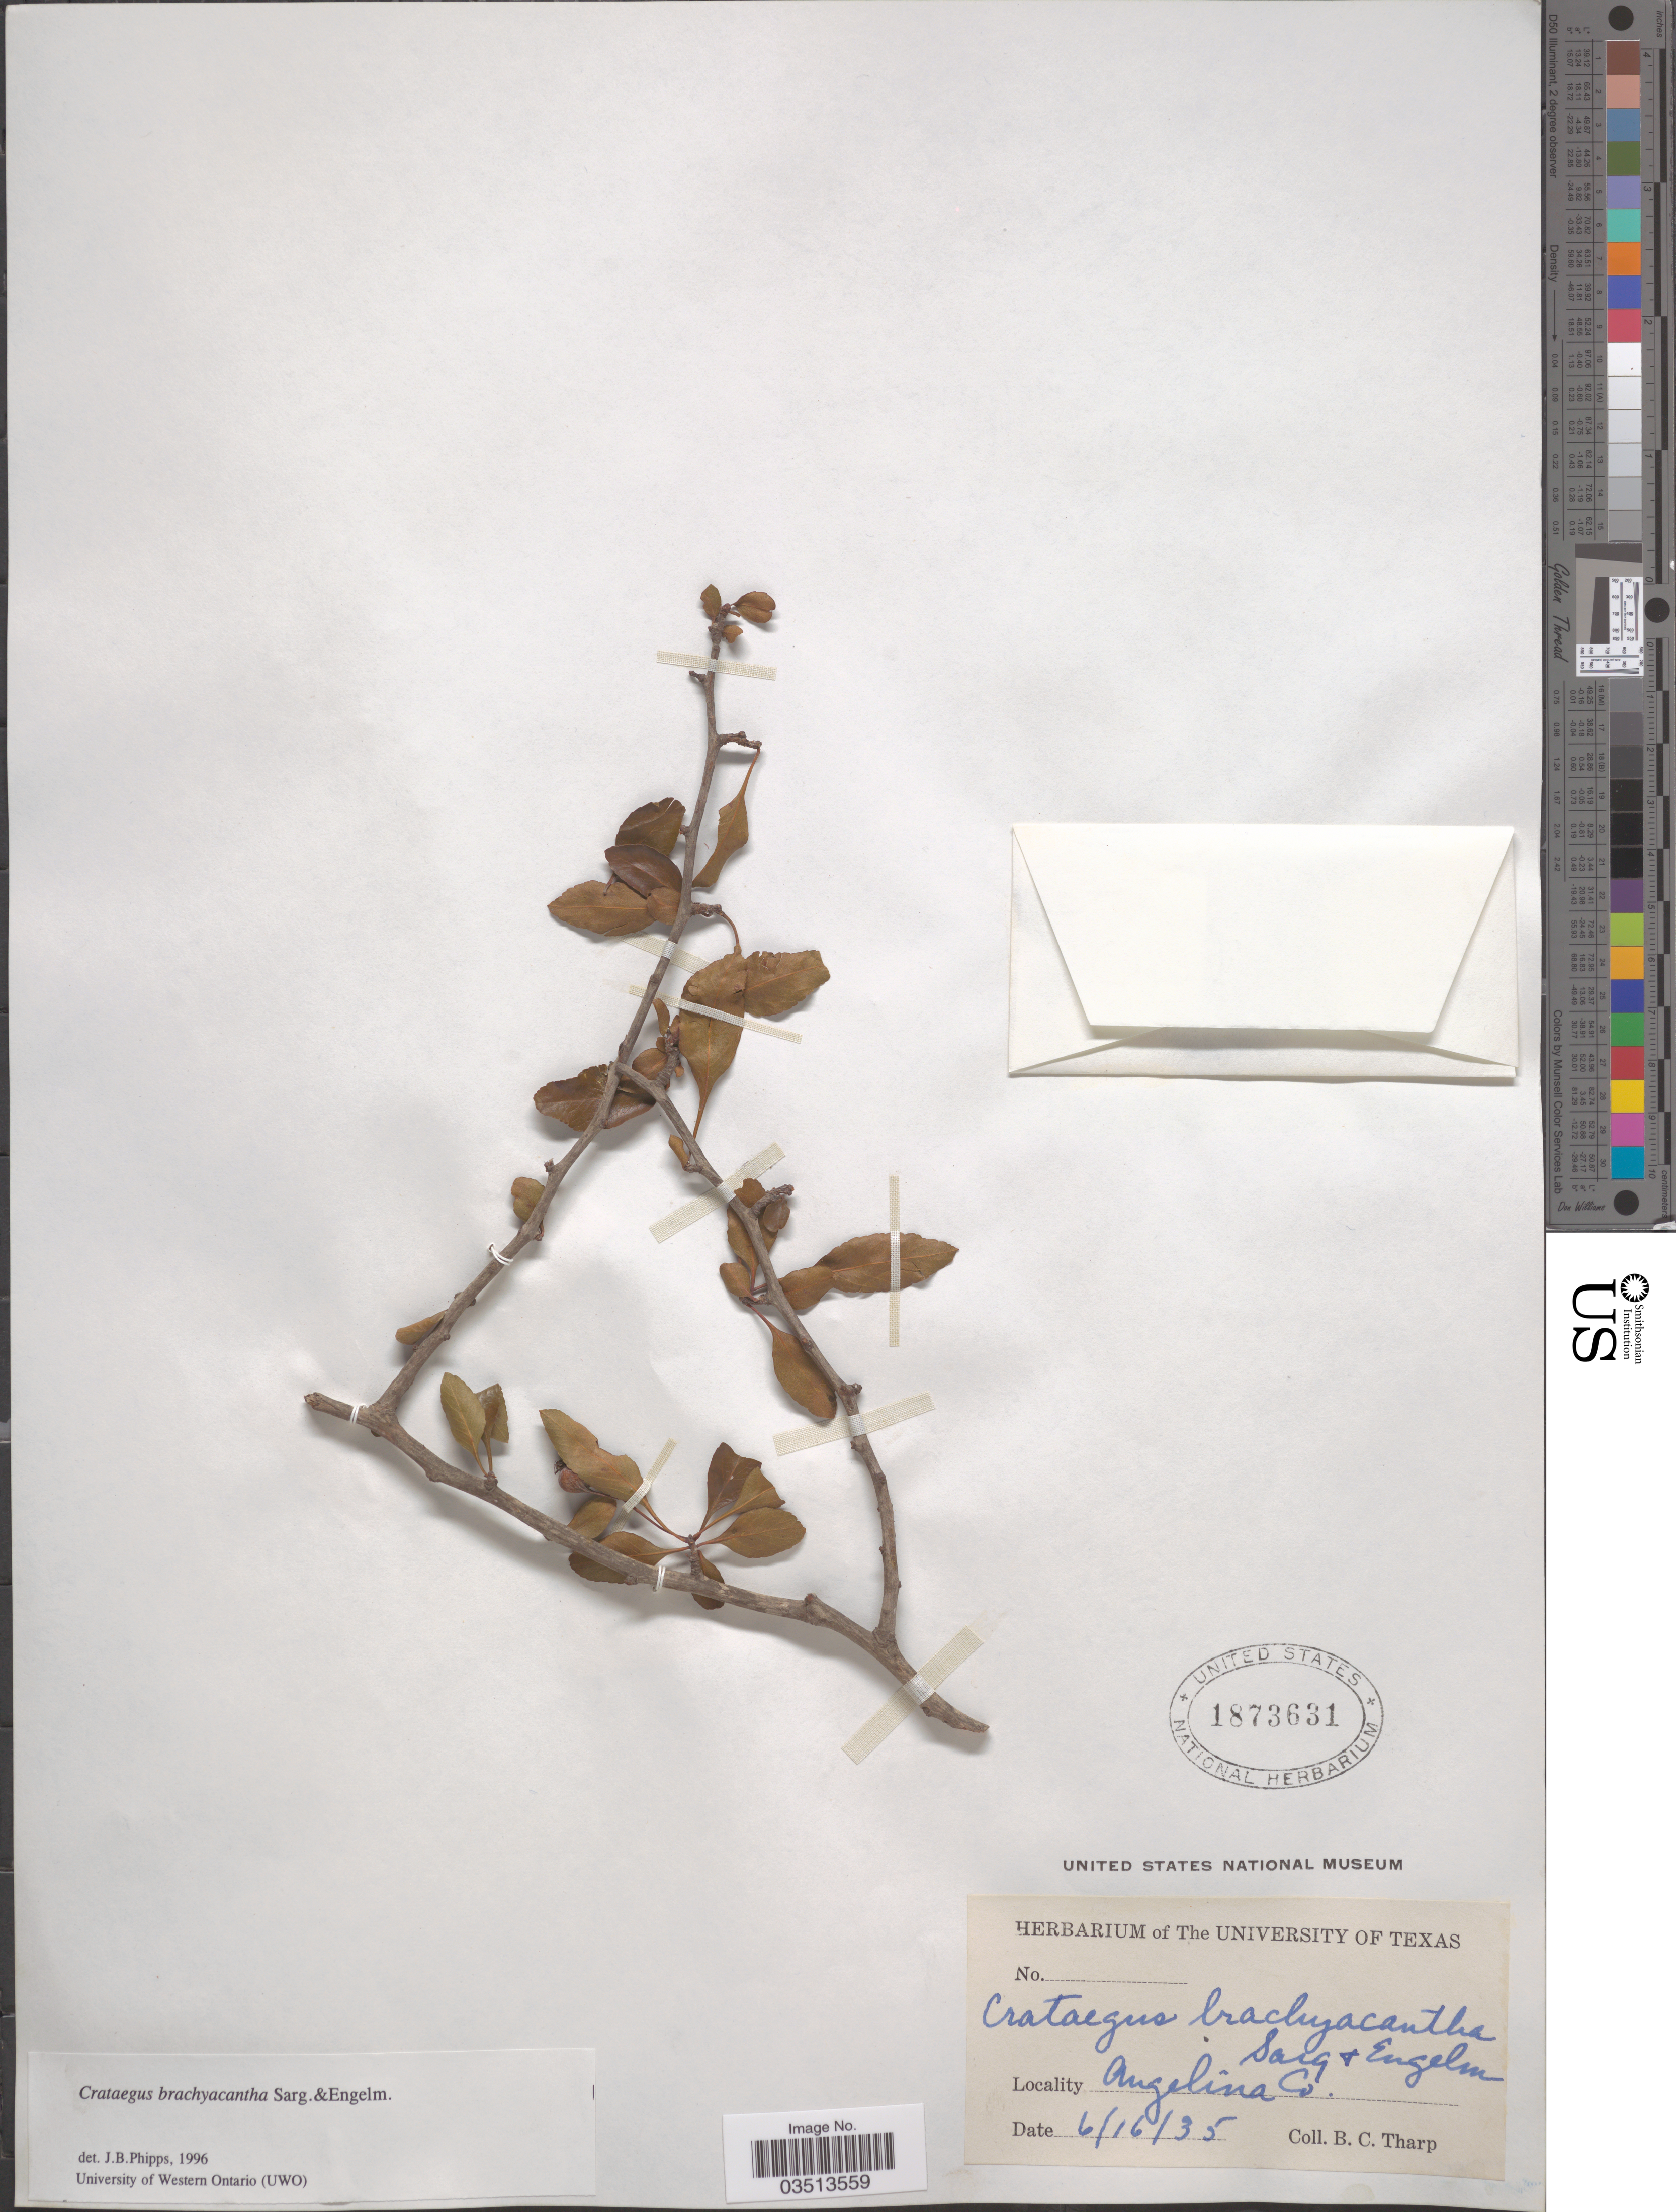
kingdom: Plantae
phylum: Tracheophyta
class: Magnoliopsida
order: Rosales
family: Rosaceae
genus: Crataegus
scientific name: Crataegus brachyacantha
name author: Sarg. & Engelm.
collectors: B. C. Tharp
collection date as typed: Transcribed d/m/y: 16/6/35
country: United States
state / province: Texas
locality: Angelina Co.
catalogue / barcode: US 1873631